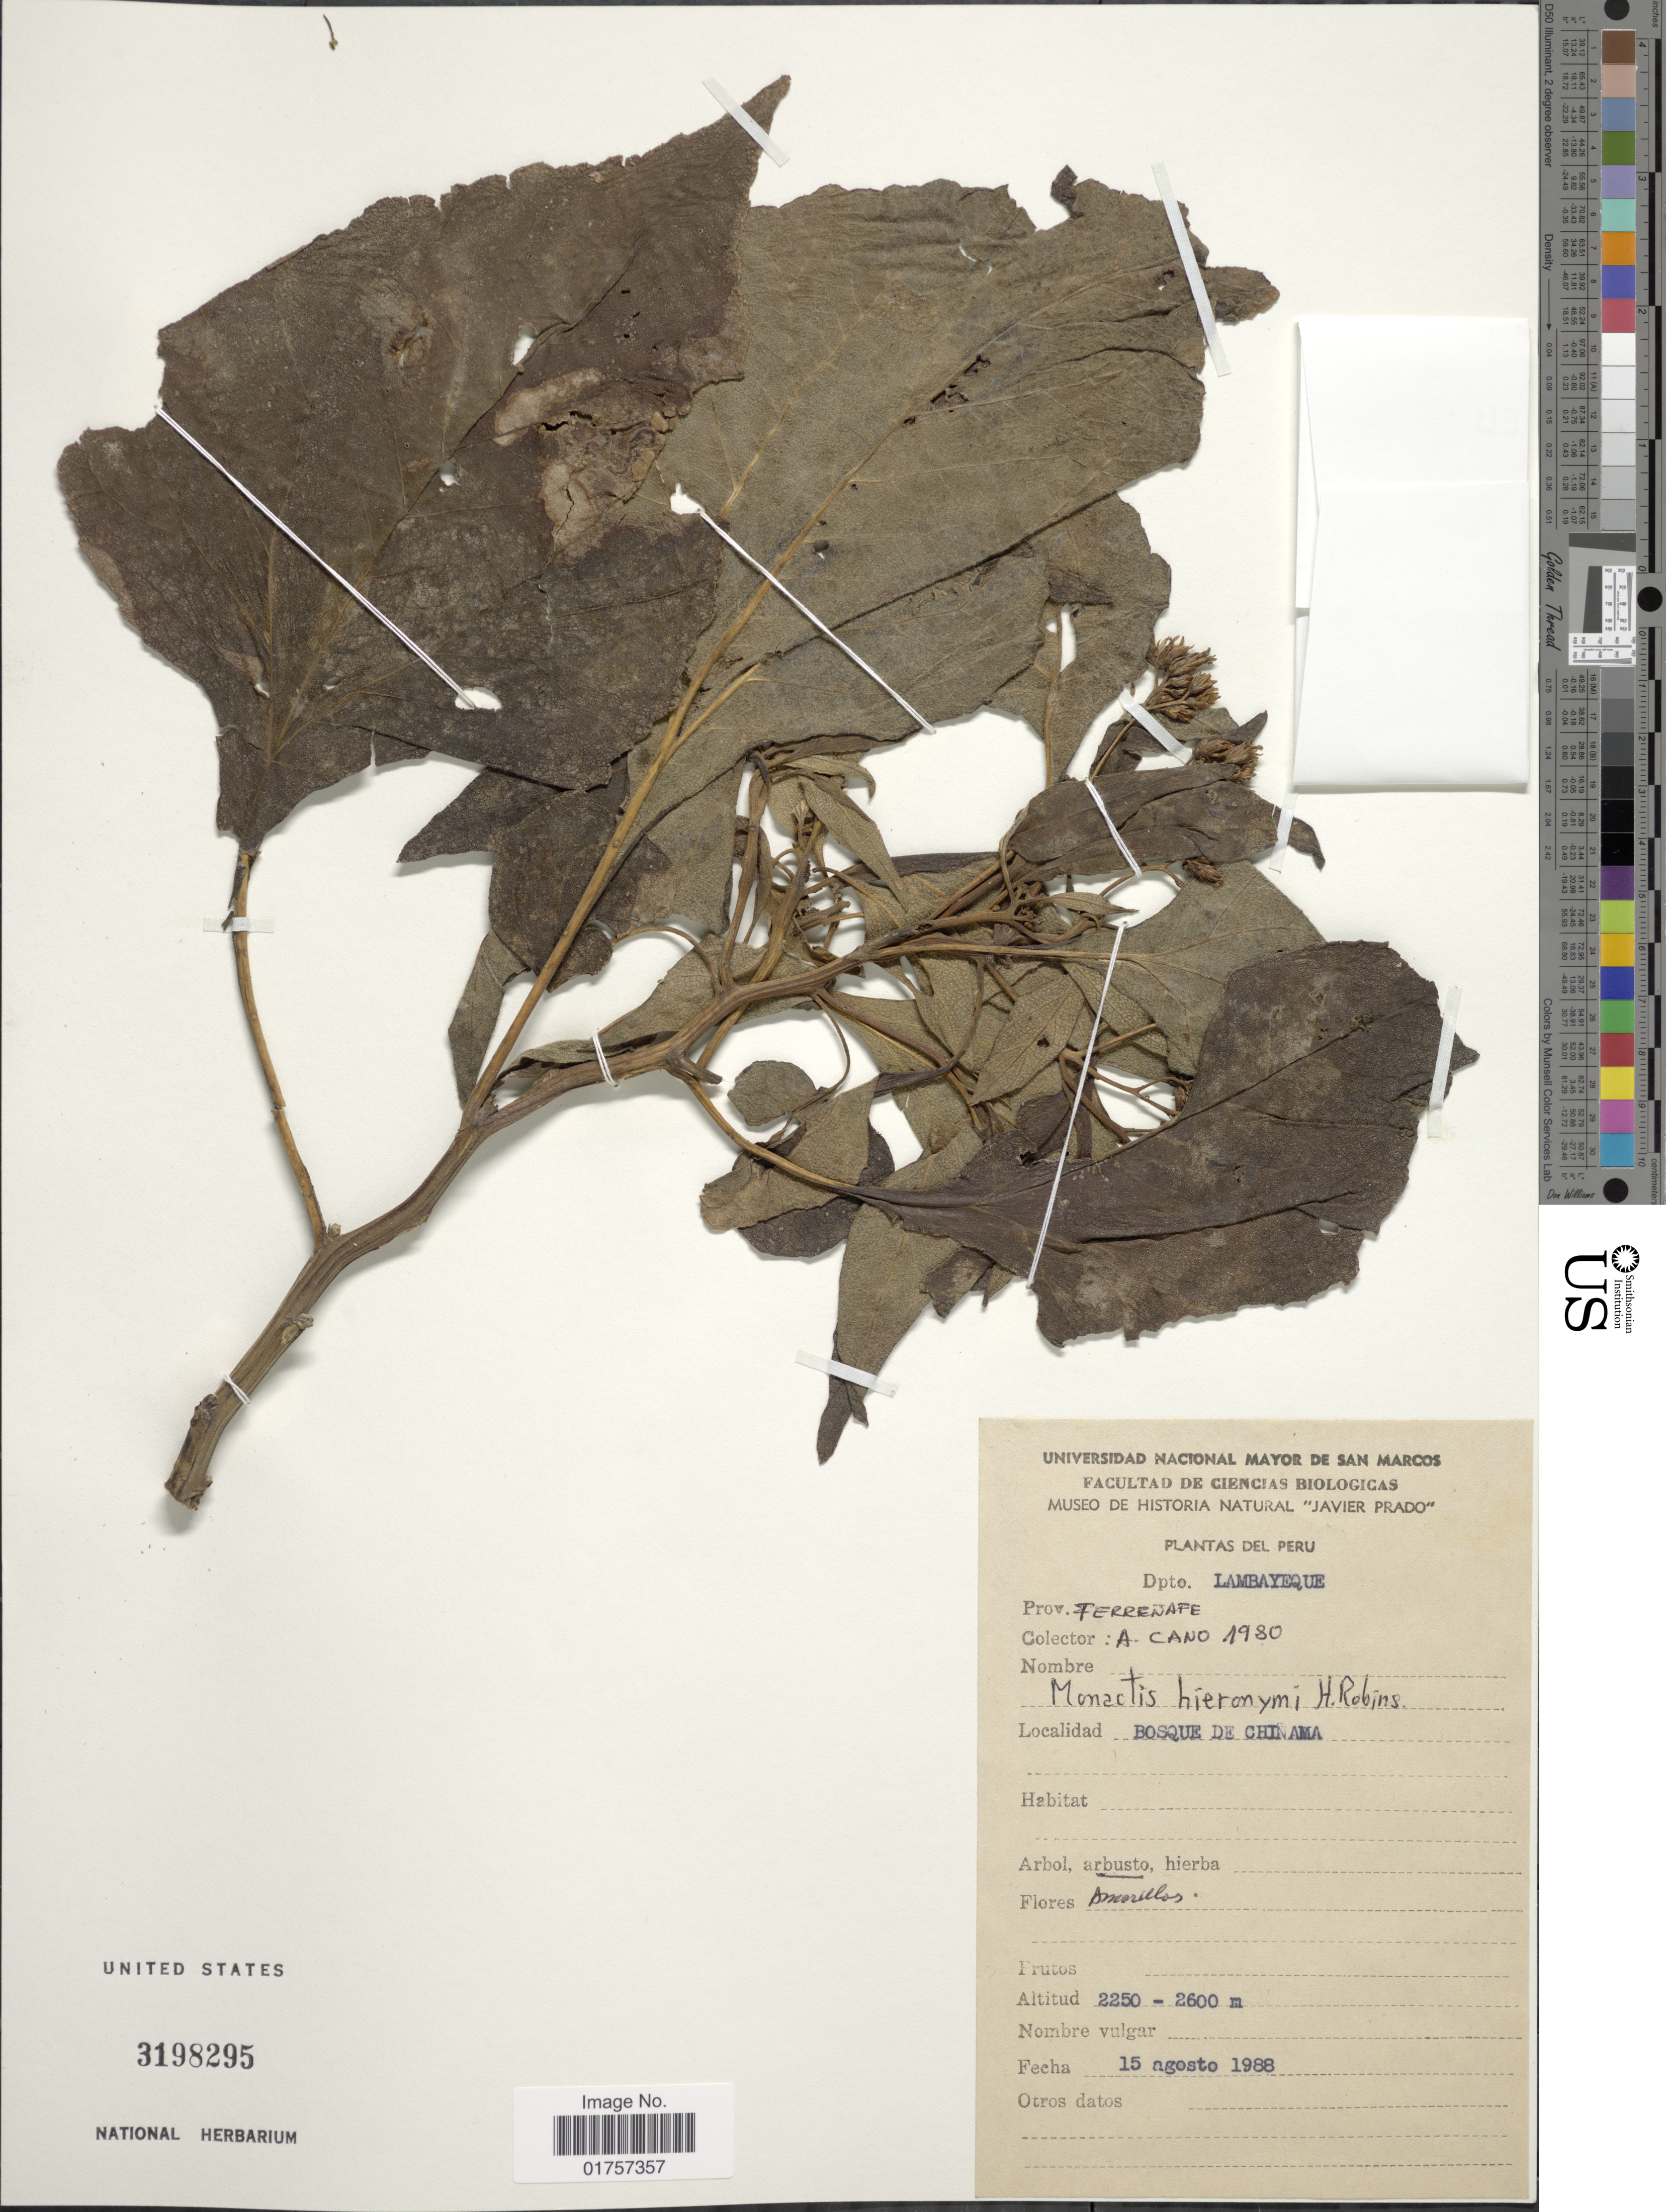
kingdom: Plantae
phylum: Tracheophyta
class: Magnoliopsida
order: Asterales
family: Asteraceae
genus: Monactis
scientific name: Monactis jelskii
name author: Hieron.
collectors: A. Cano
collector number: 1980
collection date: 1988-08-15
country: Peru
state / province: Lambayeque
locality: Bosque de Chiñama, Prov. Ferreñafe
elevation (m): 2250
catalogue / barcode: US 3198295